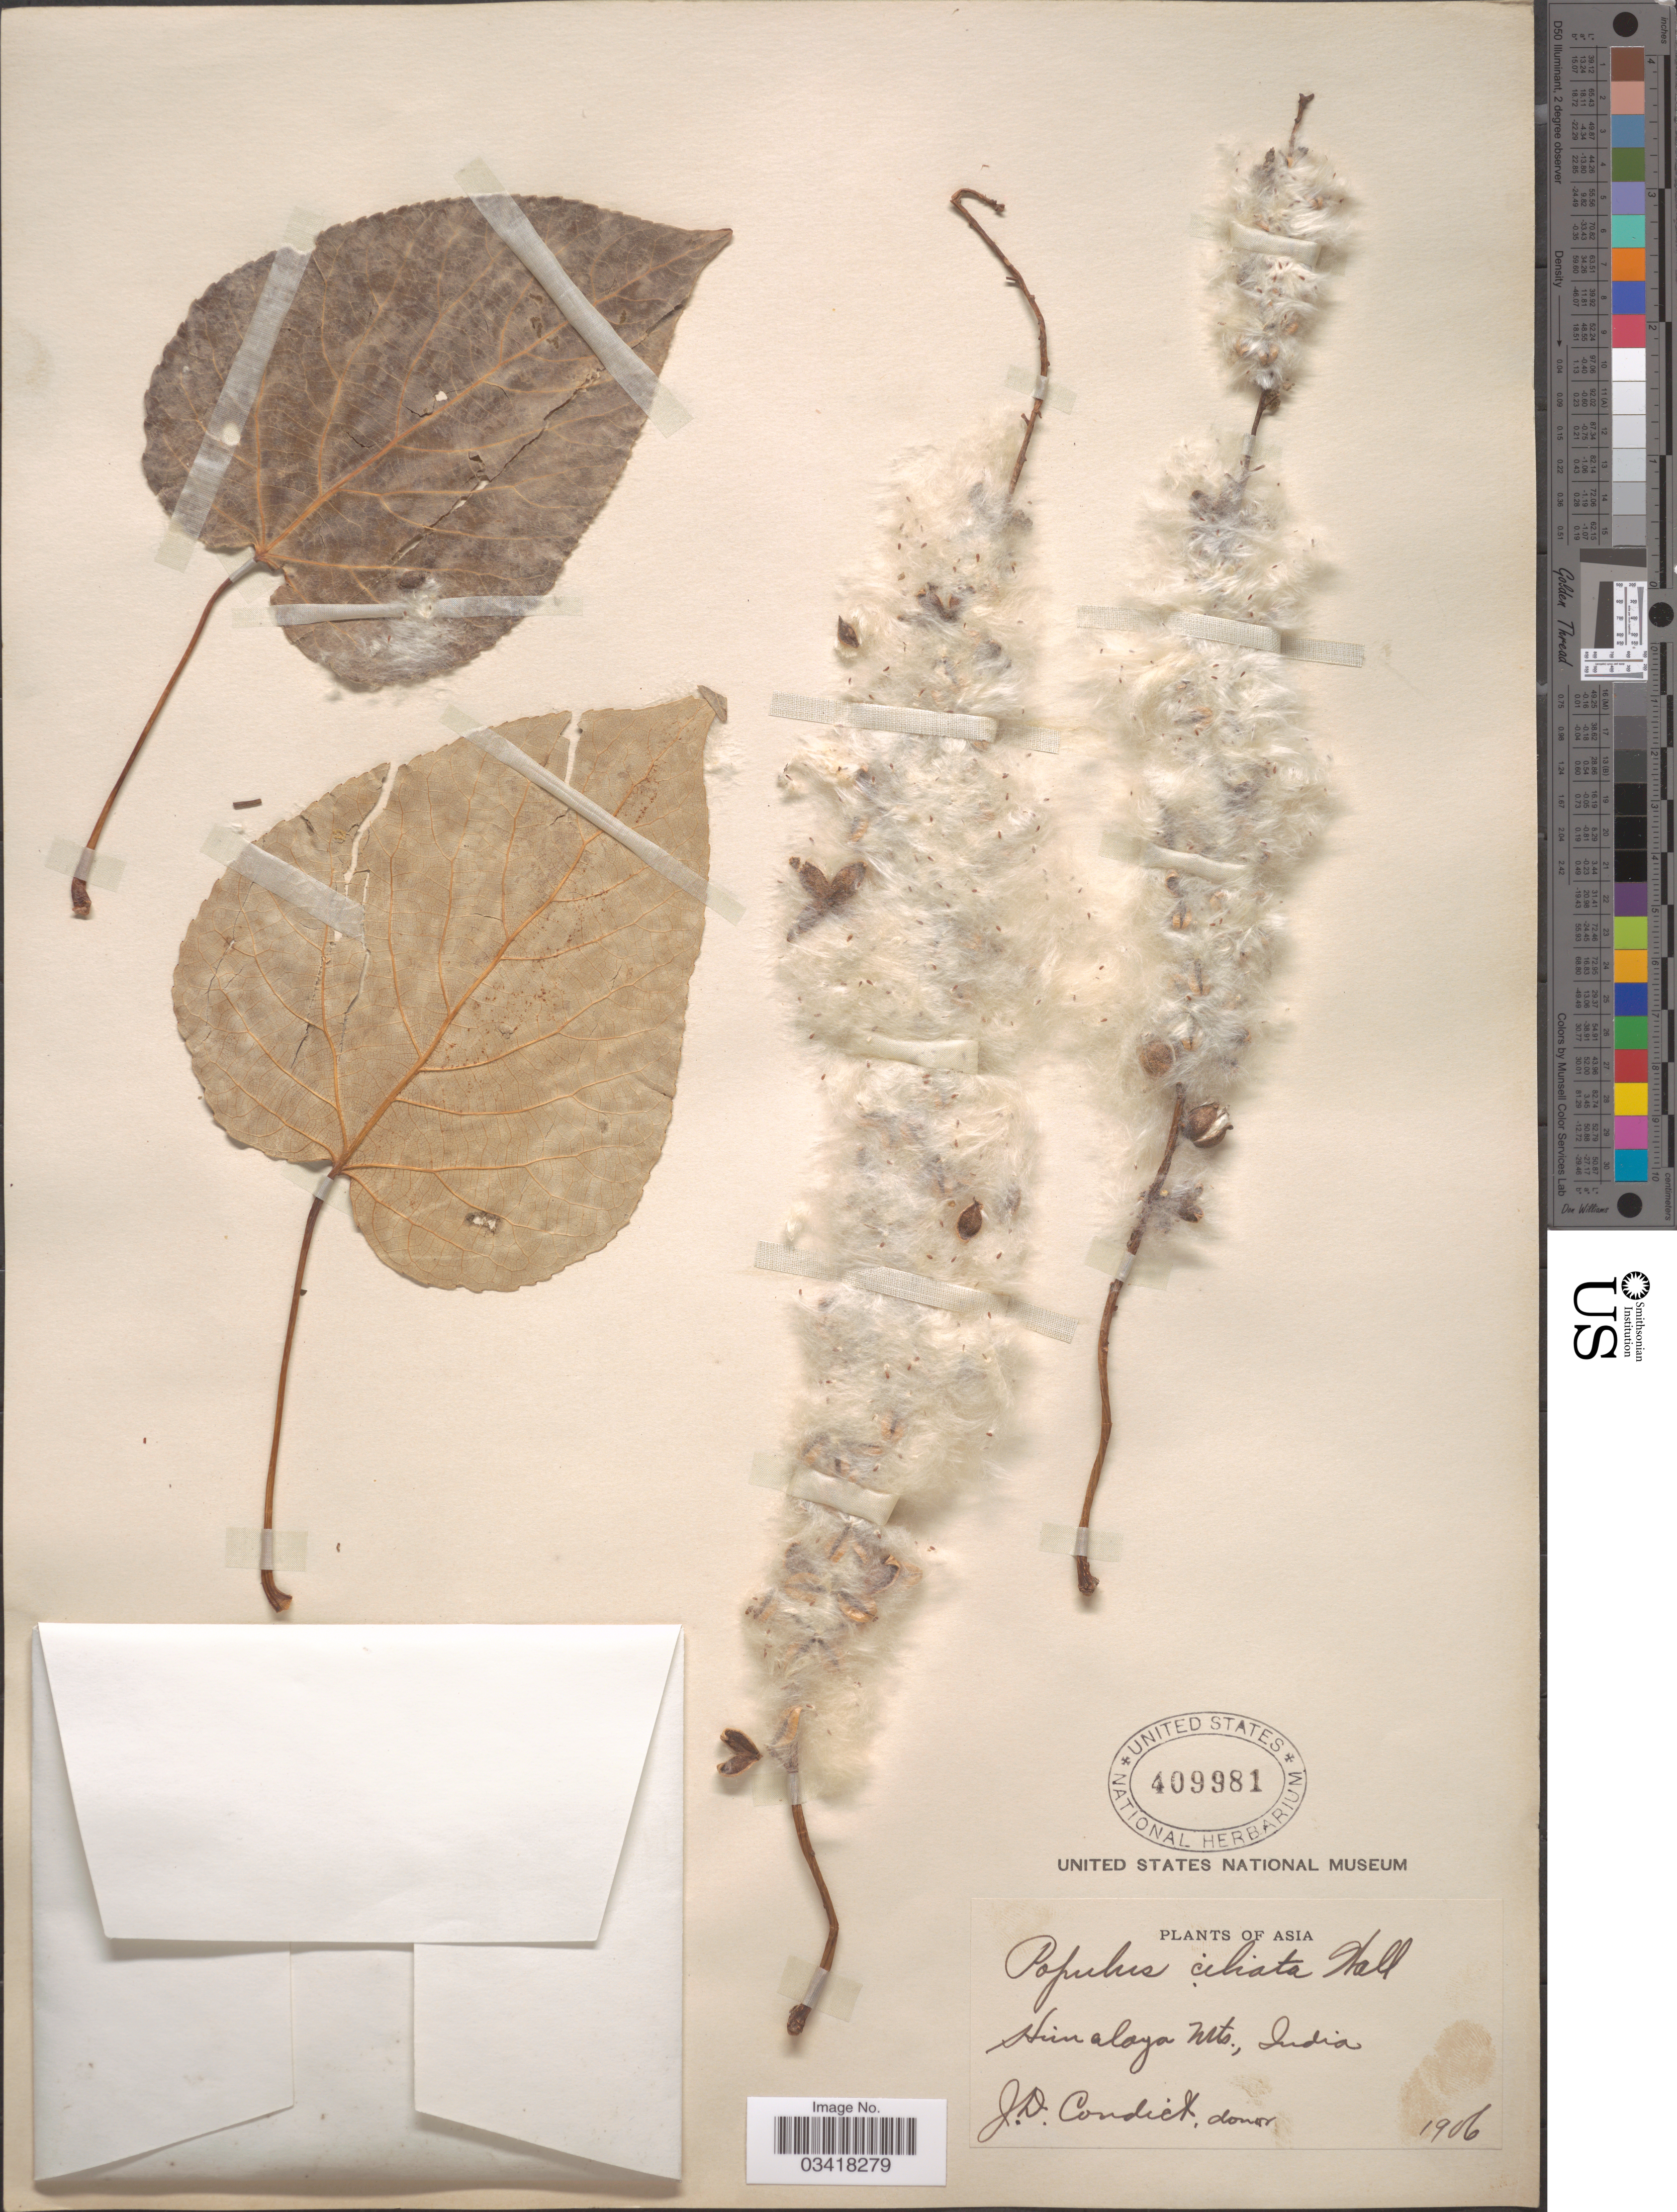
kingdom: Plantae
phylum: Tracheophyta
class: Magnoliopsida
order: Malpighiales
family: Salicaceae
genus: Populus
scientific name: Populus ciliata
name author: Wall. ex Royle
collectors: J. Condict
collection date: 1906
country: India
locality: Asia. Himalaya Mts.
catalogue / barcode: US 409981